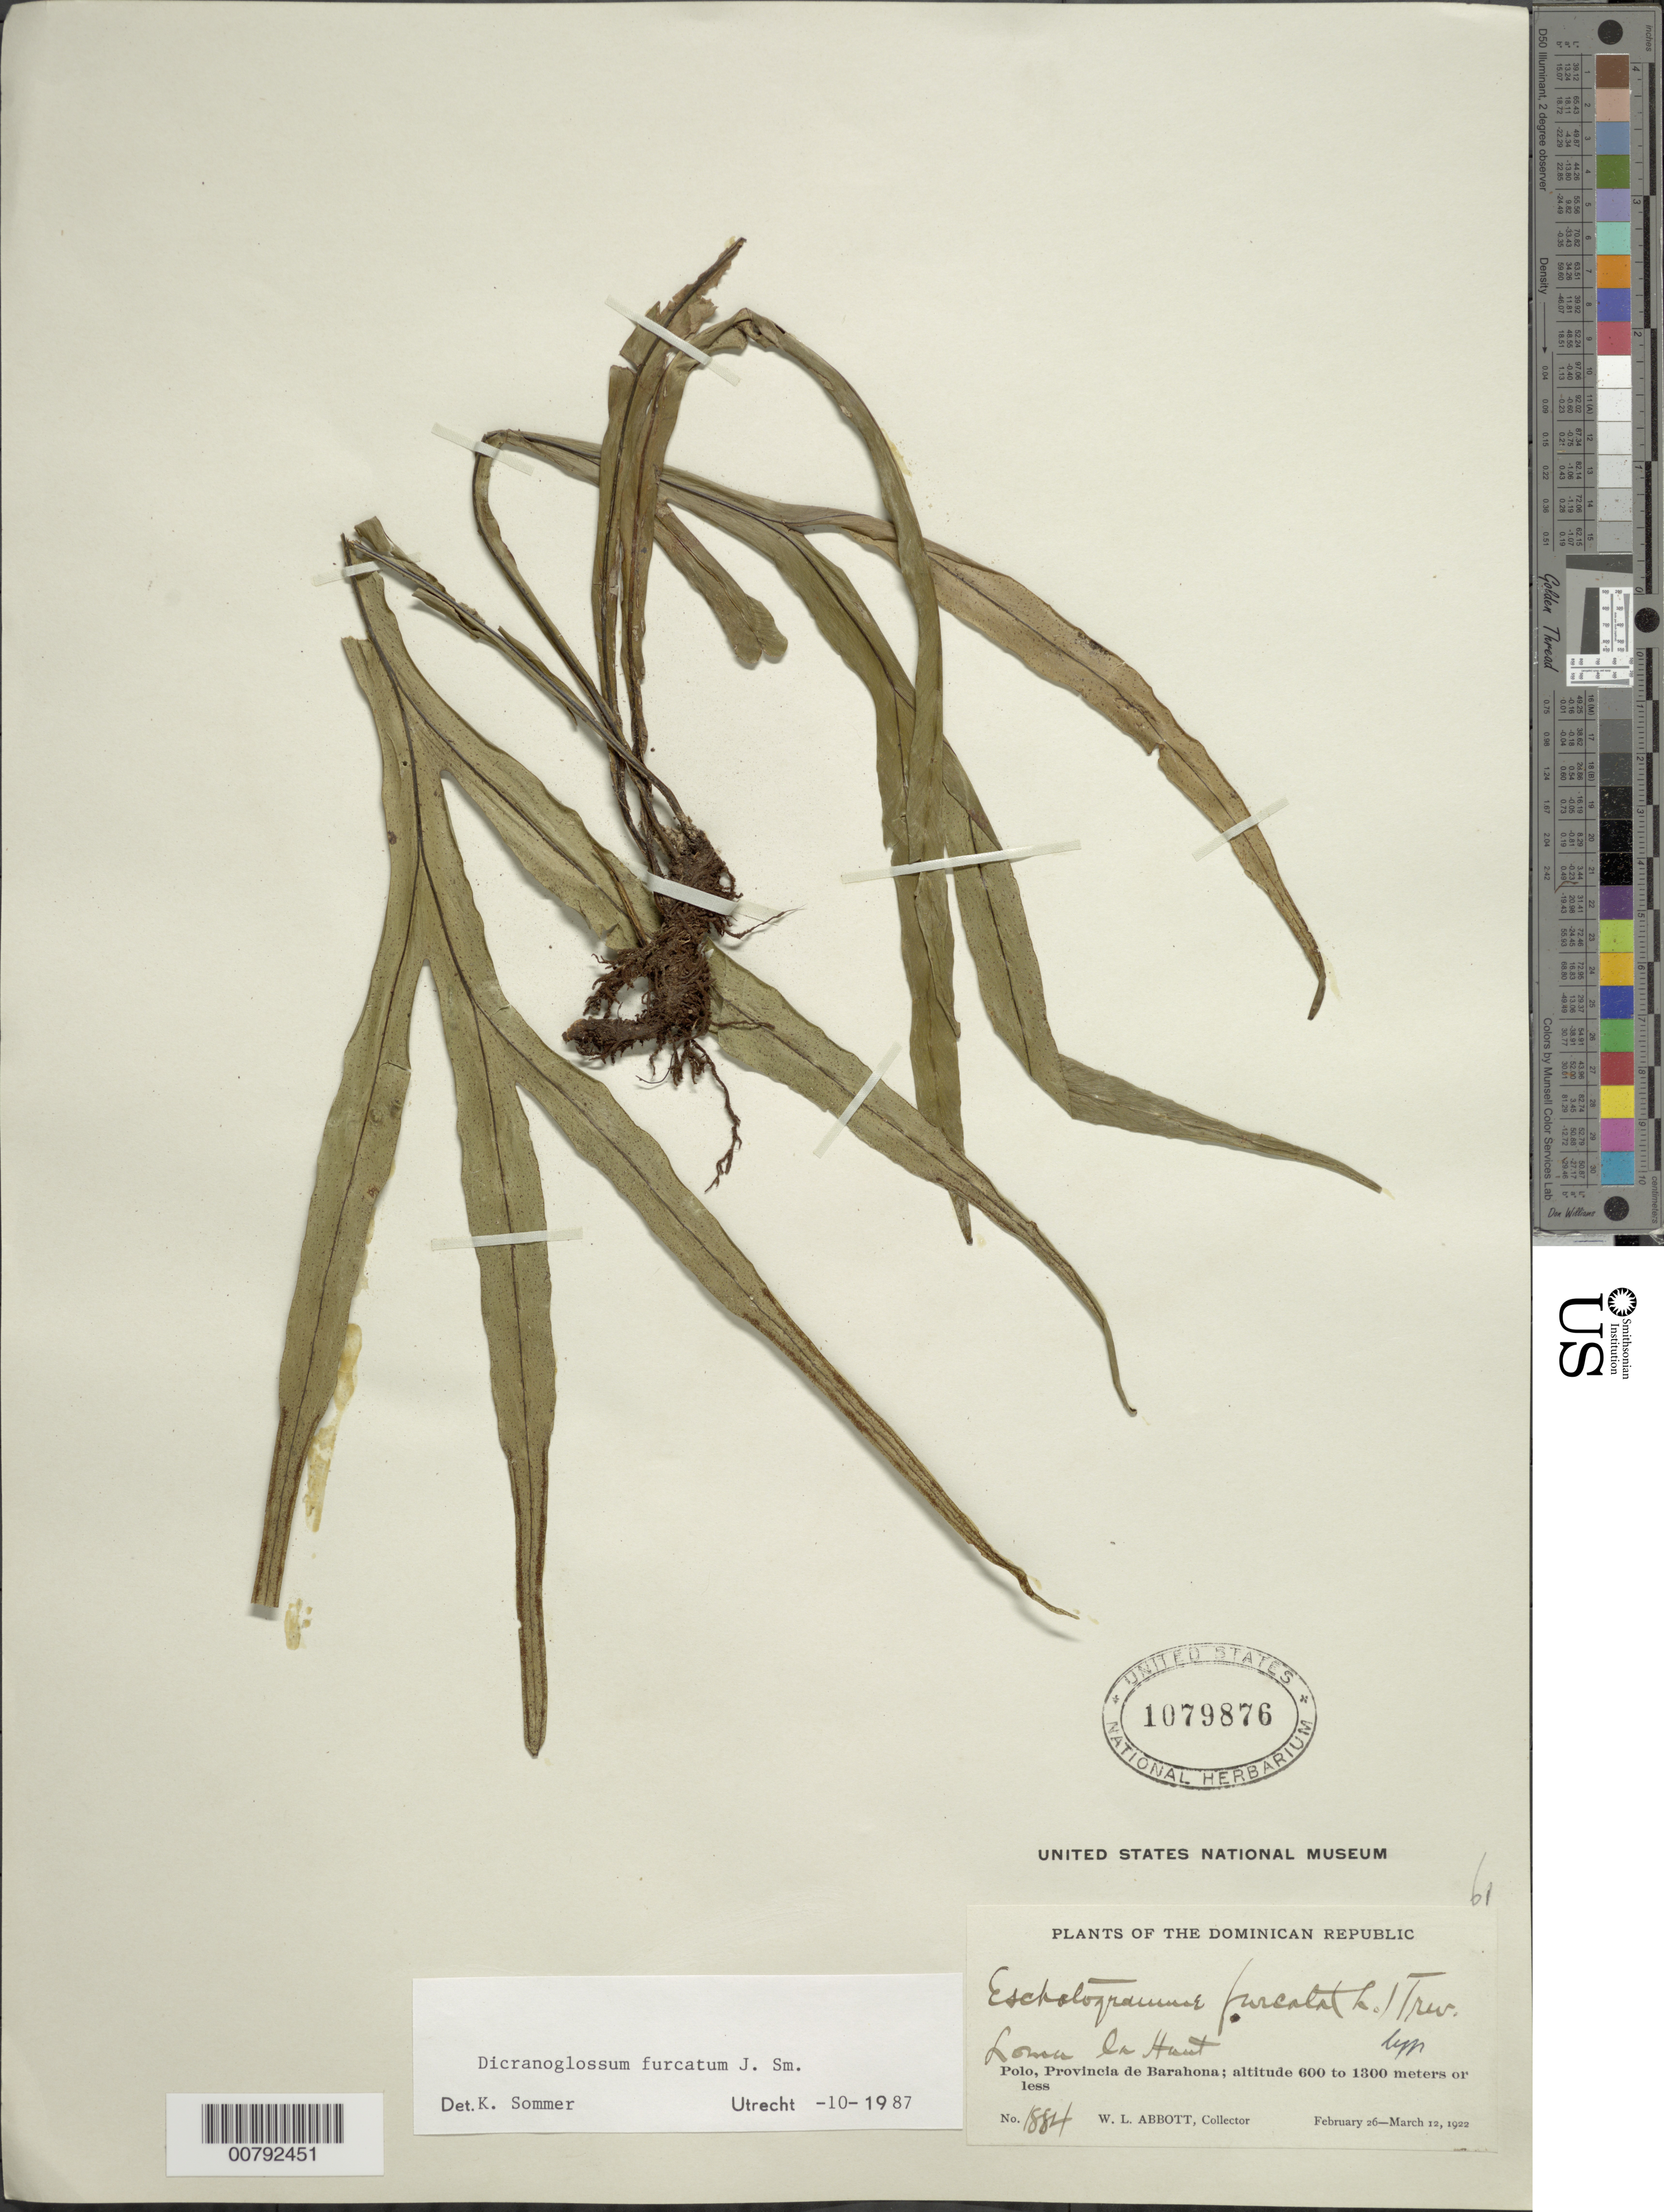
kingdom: Plantae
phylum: Tracheophyta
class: Polypodiopsida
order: Polypodiales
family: Polypodiaceae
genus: Pleopeltis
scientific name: Pleopeltis furcata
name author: (L.) A.R. Sm.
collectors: W. L. Abbott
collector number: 1884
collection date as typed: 26 Feb 1922 12 Mar 1922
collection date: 1922-02-26/1922-03-12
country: Dominican Republic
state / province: Barahona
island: Hispaniola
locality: Polo, Loma la Haut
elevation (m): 600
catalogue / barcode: US 1079876